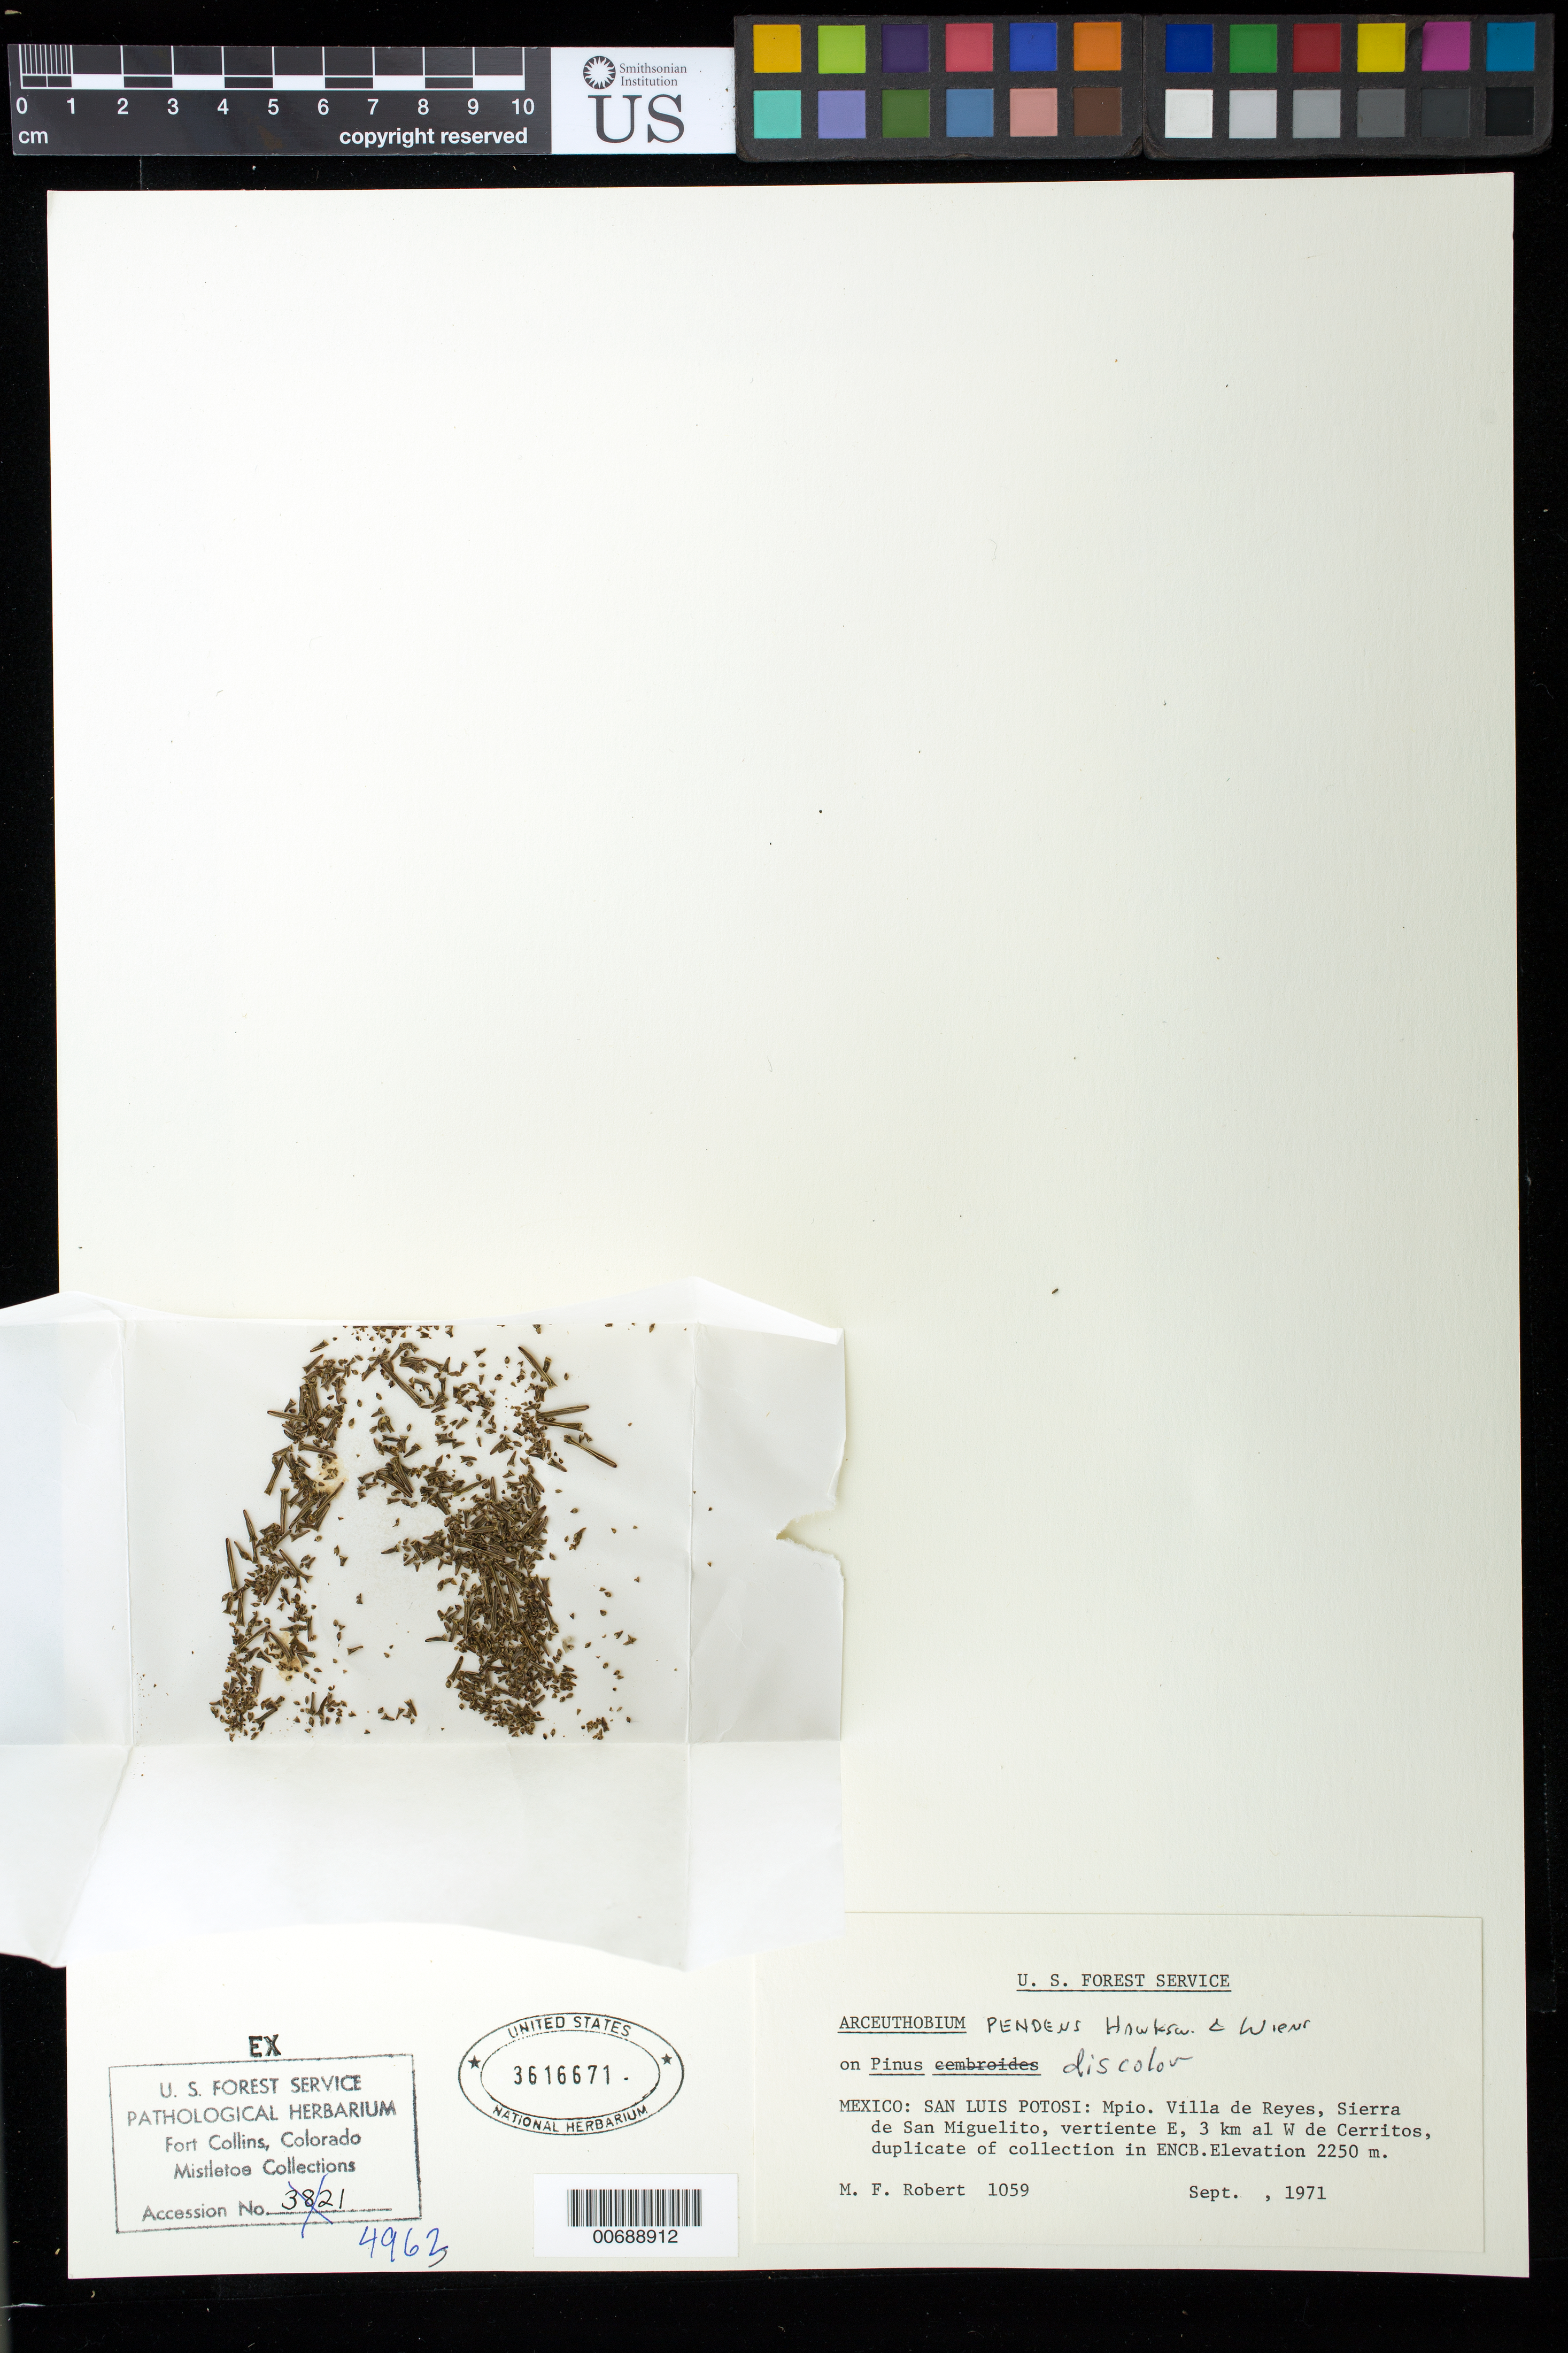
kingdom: Plantae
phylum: Tracheophyta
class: Magnoliopsida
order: Santalales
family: Viscaceae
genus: Arceuthobium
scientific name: Arceuthobium pendens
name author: Hawksw. & Wiens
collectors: M.-F. Robert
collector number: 1059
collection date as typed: Sep 1971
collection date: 1971-09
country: Mexico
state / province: San Luis Potosi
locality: Mpio Villa de Reyes. Sierra de San Miguelito. veriente E 3 km W de Cerritos.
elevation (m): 2250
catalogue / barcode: US 3616671-2